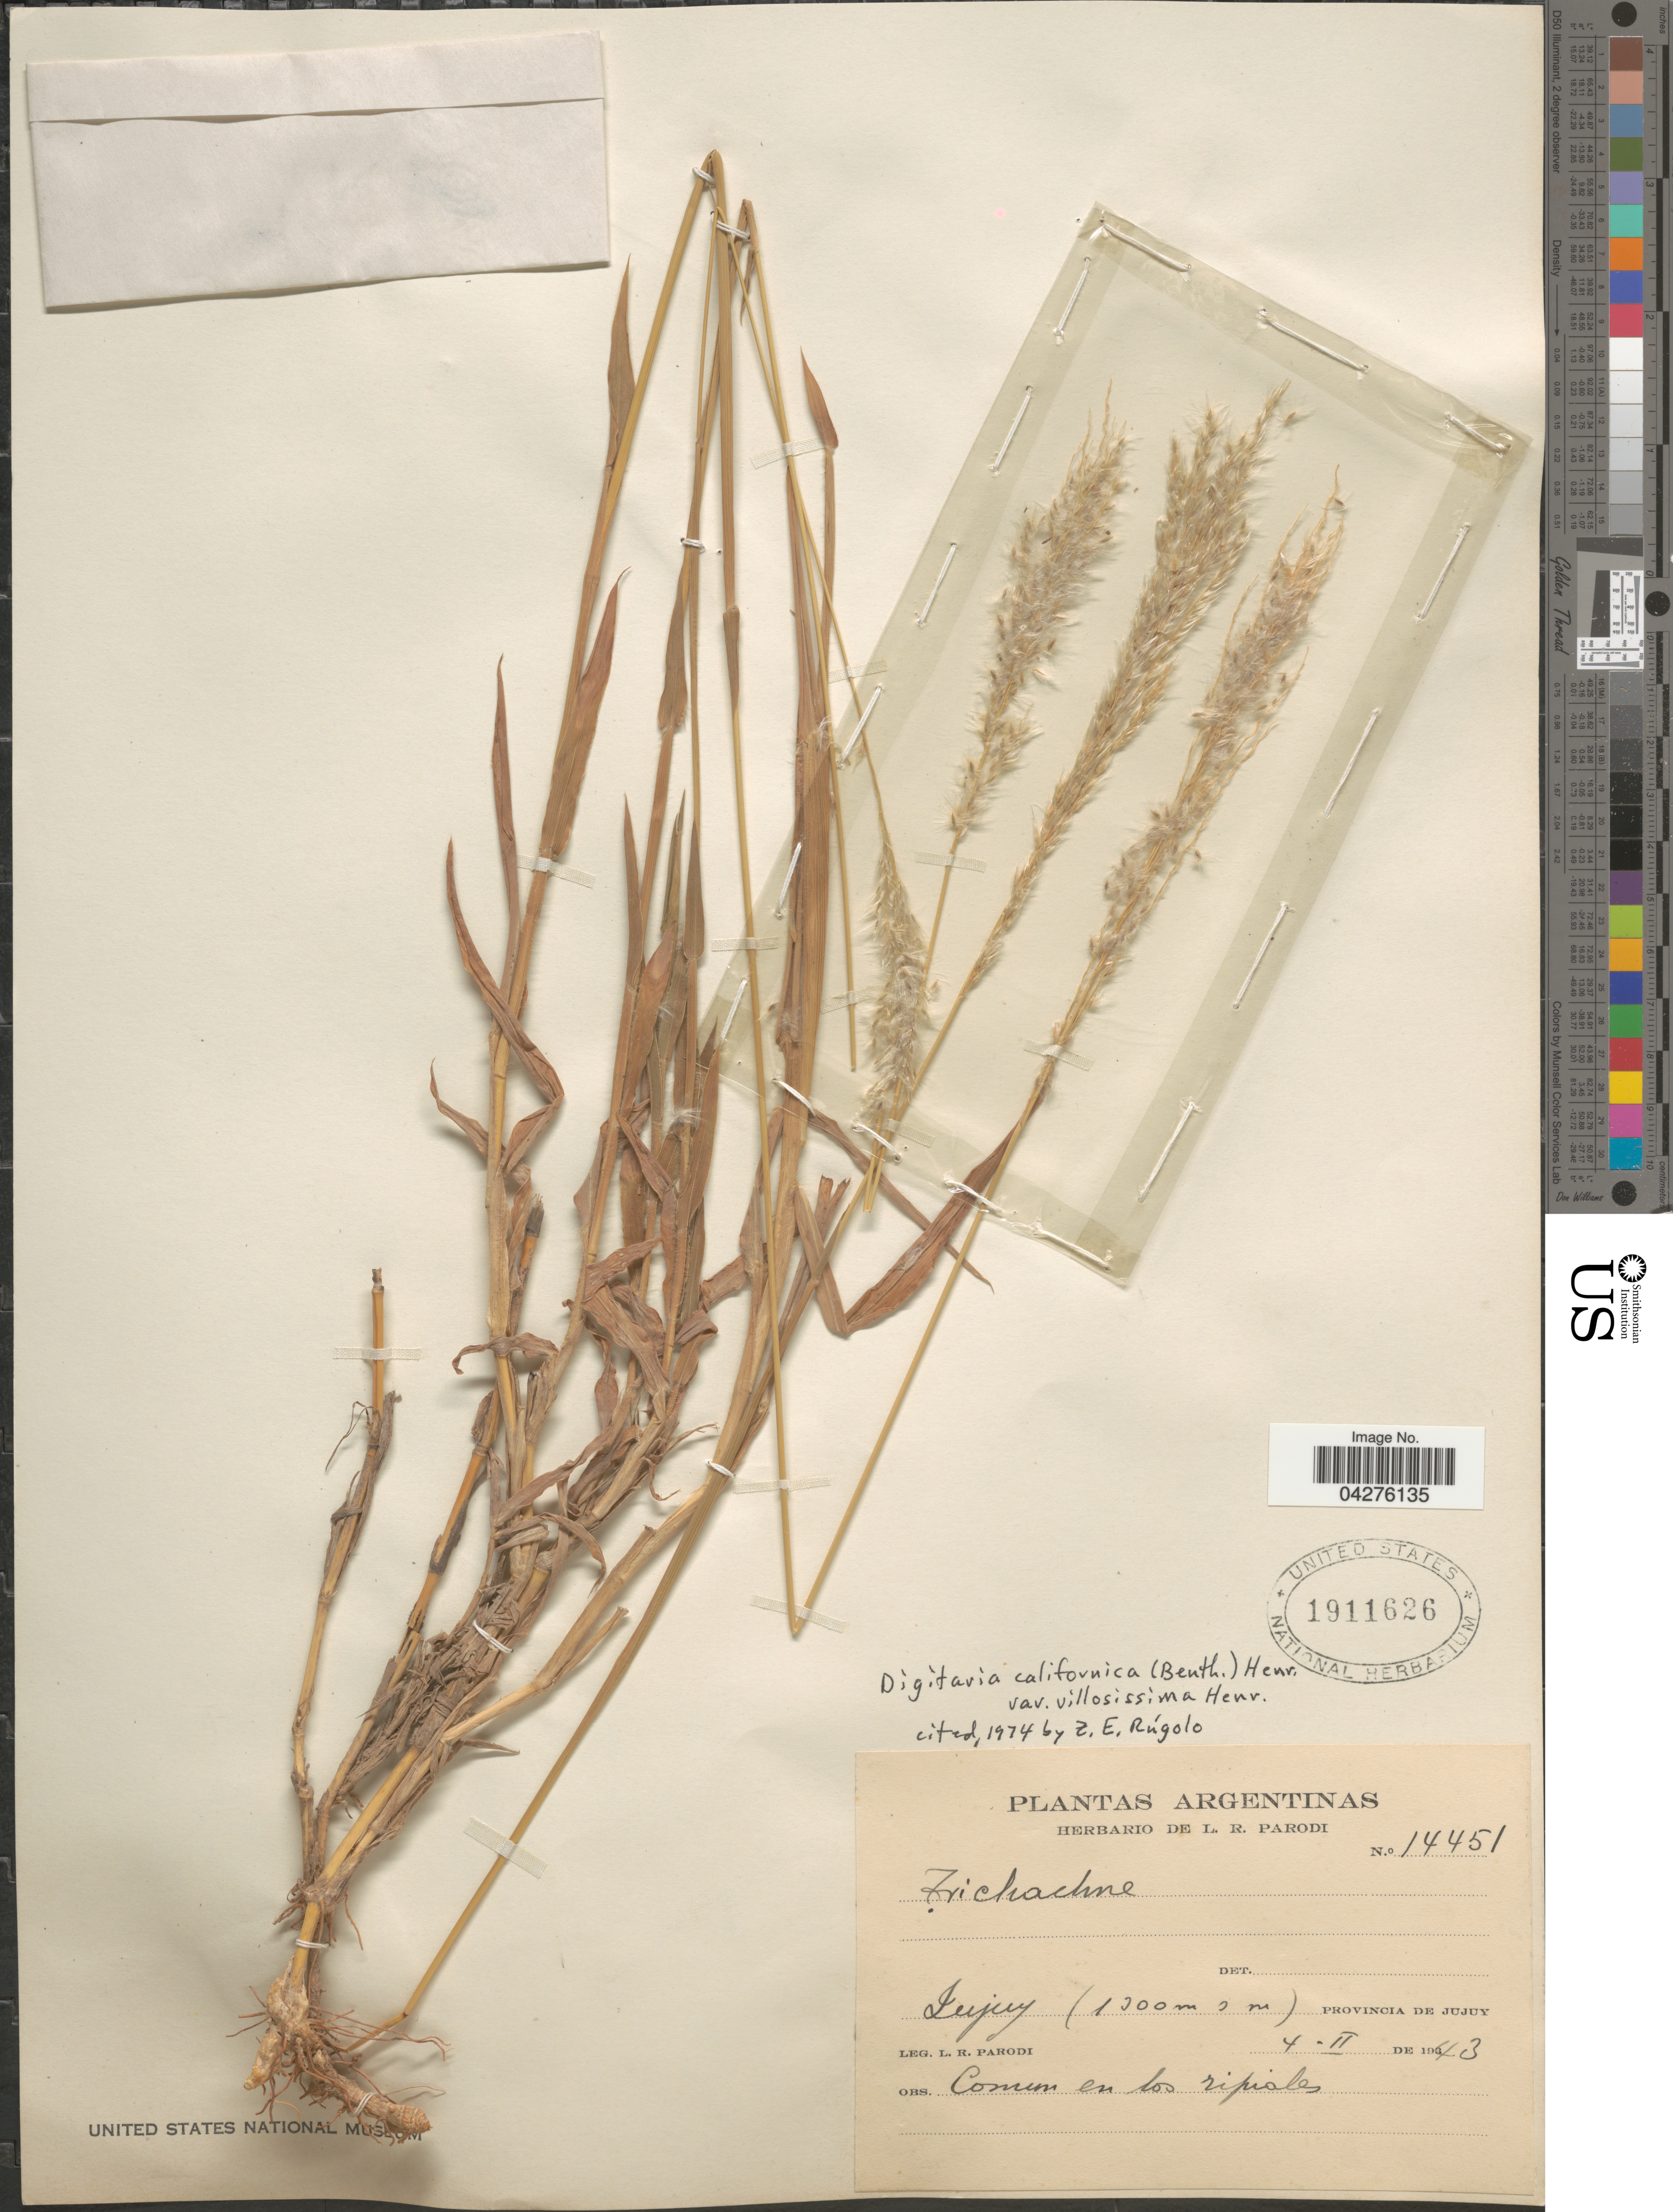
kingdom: Plantae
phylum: Tracheophyta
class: Liliopsida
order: Poales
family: Poaceae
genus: Digitaria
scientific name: Digitaria californica var. villosissima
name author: Henr.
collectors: L. R. Parodi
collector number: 14451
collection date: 1943-02-04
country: Argentina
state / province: Jujuy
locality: Jujuy.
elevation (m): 1300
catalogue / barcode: US 1911626